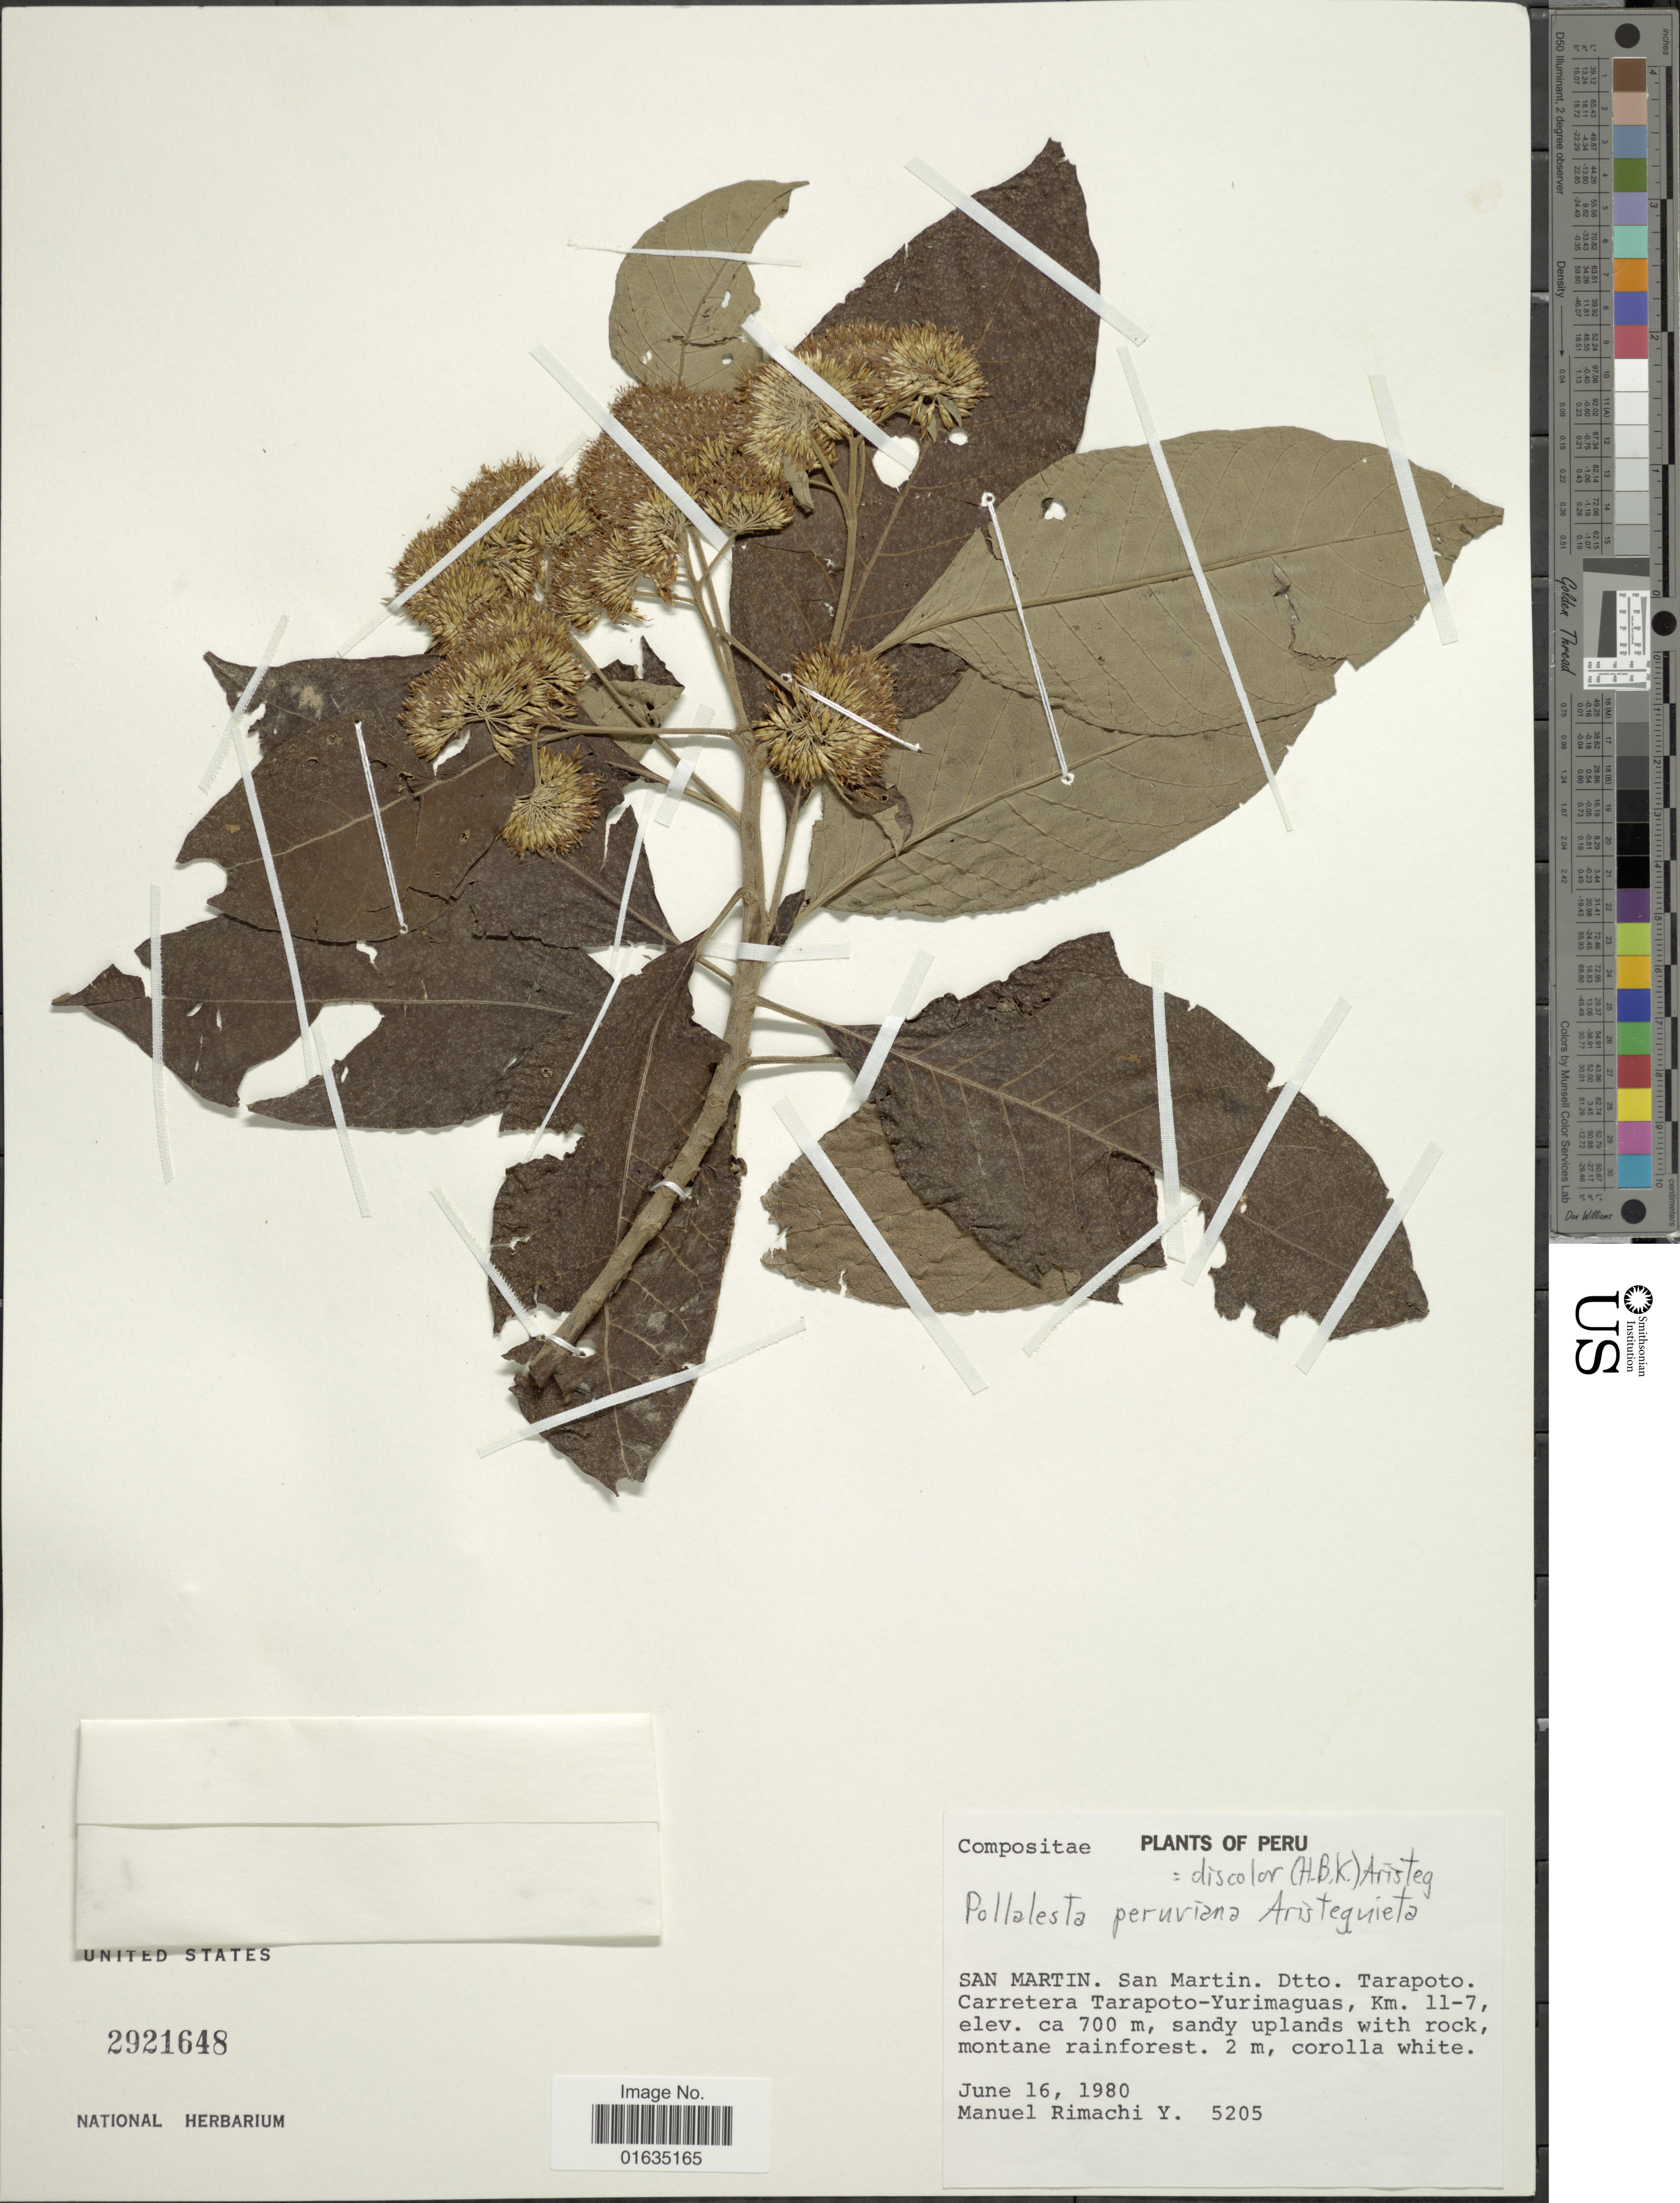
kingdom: Plantae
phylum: Tracheophyta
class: Magnoliopsida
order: Asterales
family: Asteraceae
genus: Pollalesta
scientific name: Pollalesta discolor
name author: (Kunth) Aristeg.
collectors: M. Rimachi Y.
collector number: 5205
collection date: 1980-06-16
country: Peru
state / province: San Martín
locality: Dtto. Tarapoto, Carretera Tarapoto-Yurimaguas, km 11-7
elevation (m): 700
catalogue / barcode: US 2921648